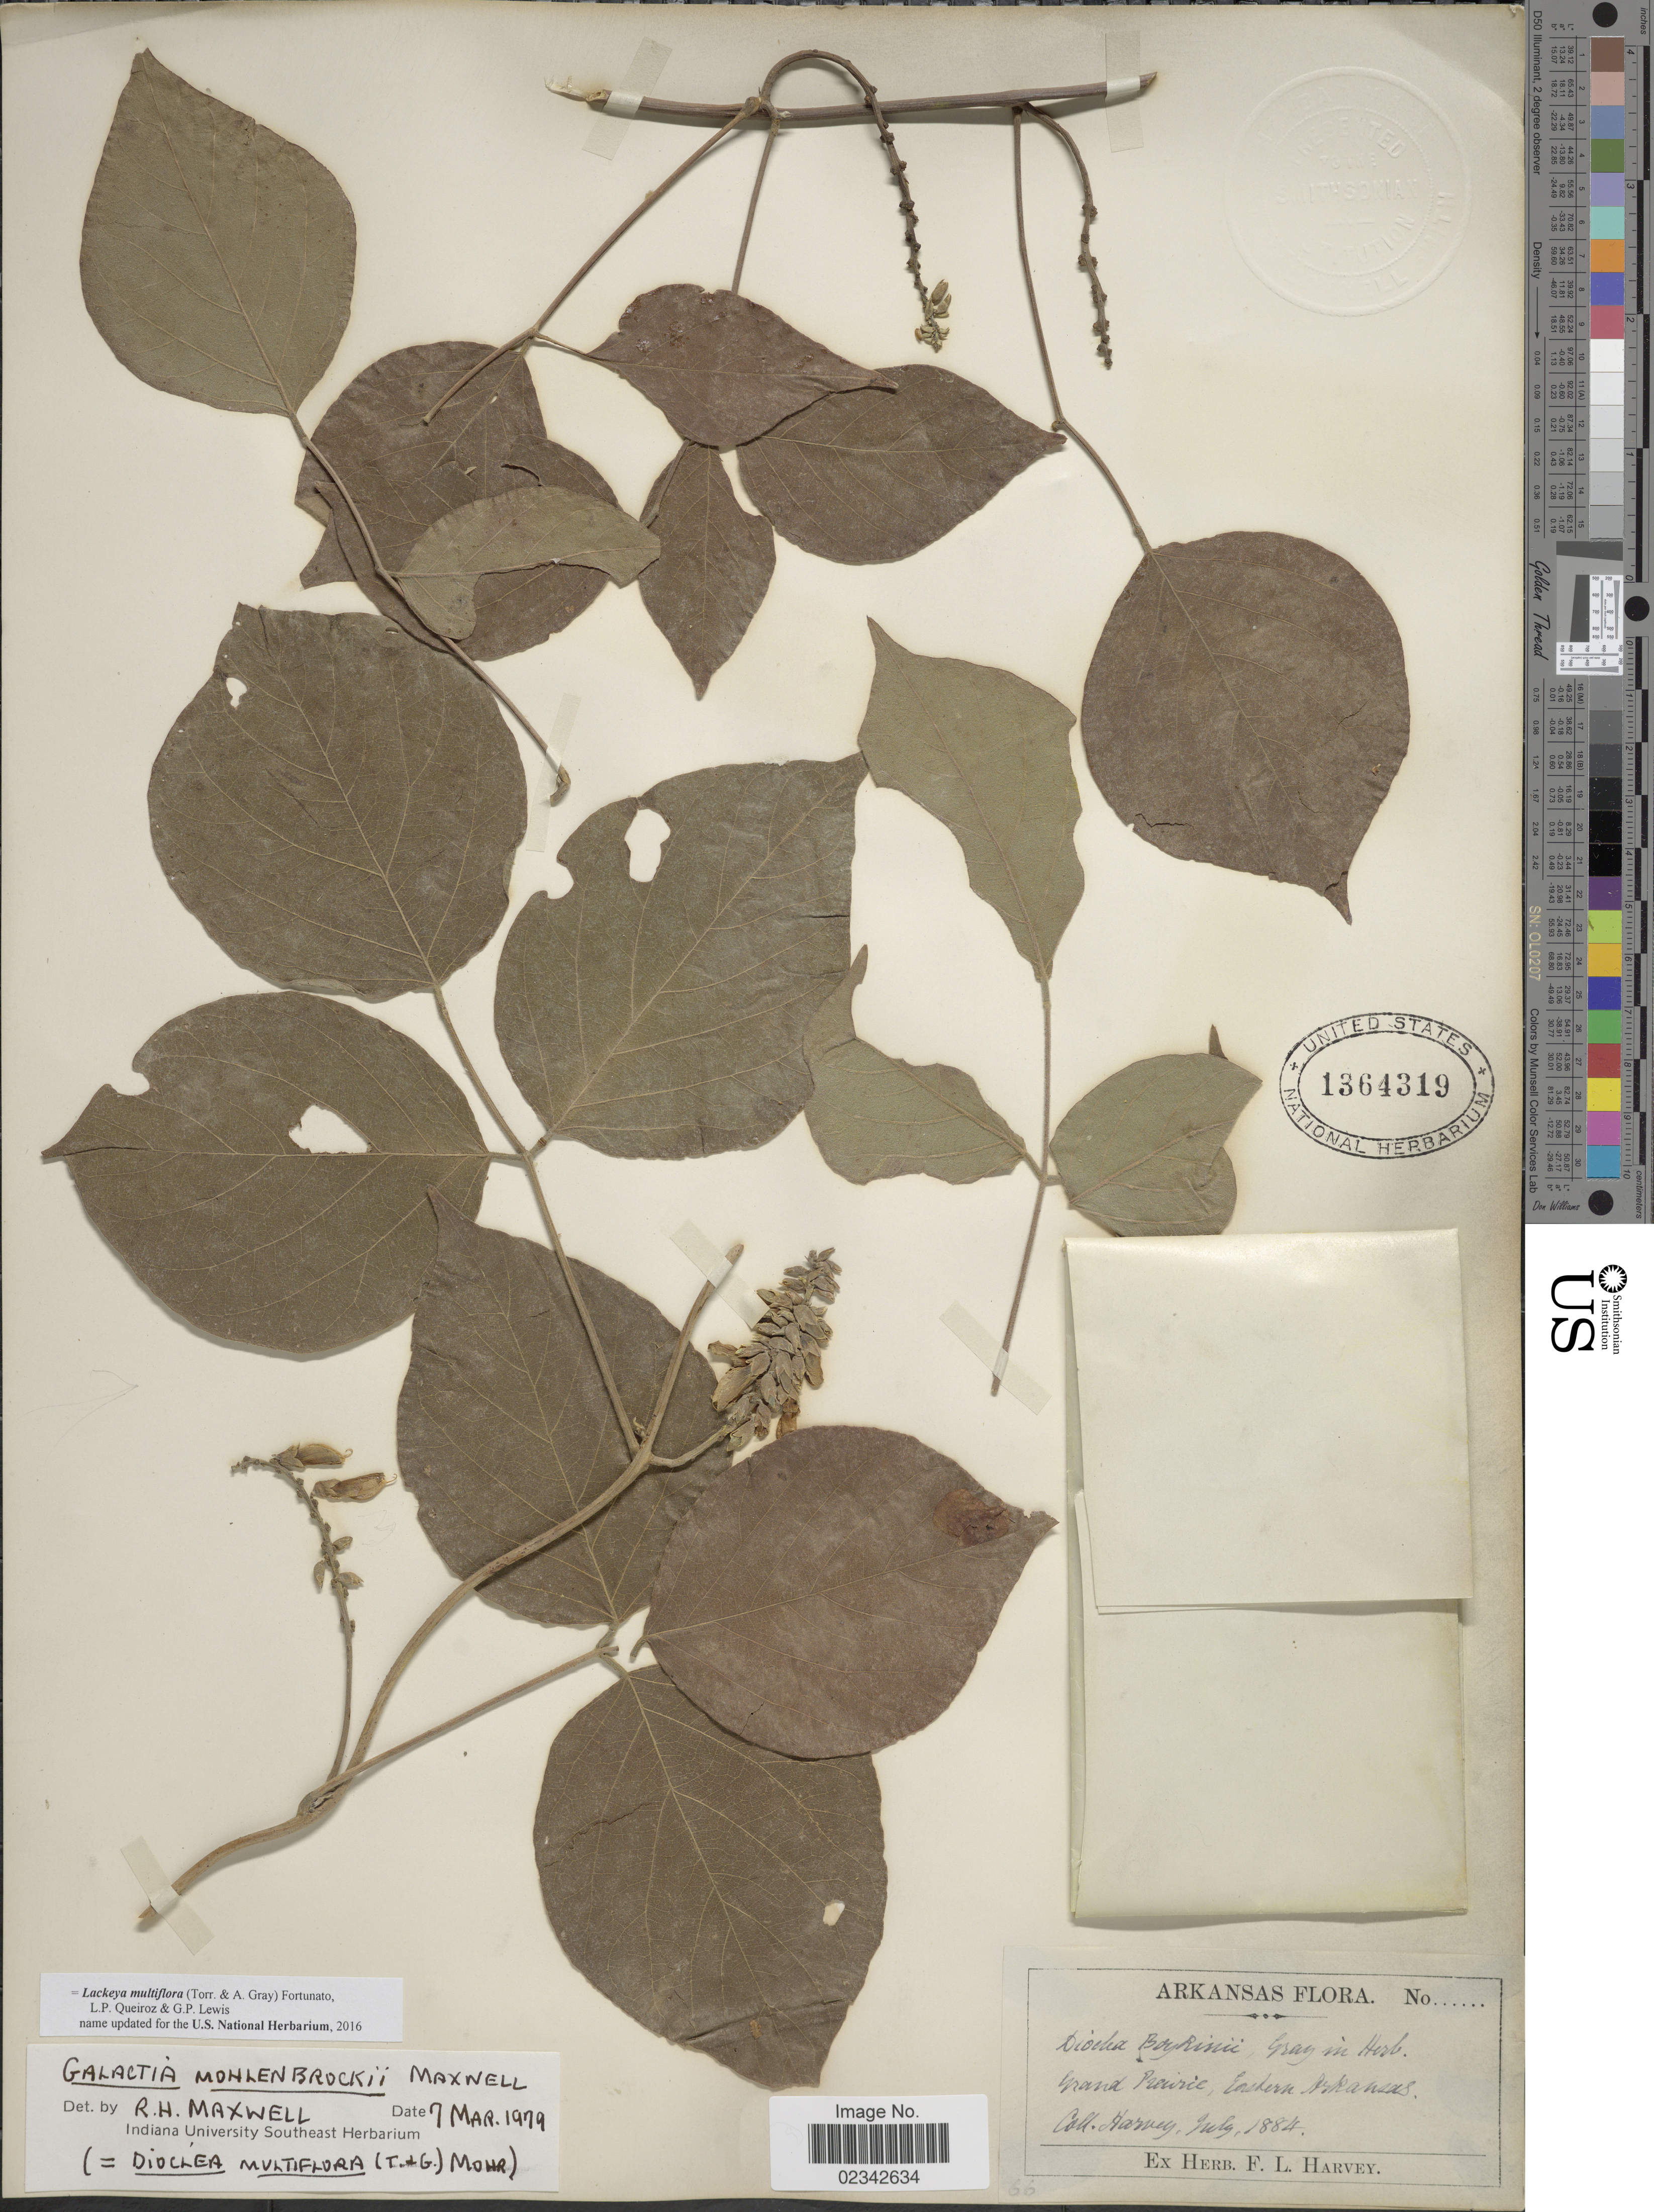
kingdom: Plantae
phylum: Tracheophyta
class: Magnoliopsida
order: Fabales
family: Fabaceae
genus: Lackeya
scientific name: Lackeya multiflora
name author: (Torr. & A. Gray) Fortunato et al.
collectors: F. L. Harvey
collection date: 1884-07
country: United States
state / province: Arkansas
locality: Grand Prairie, Eastern Arkansas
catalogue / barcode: US 1364319